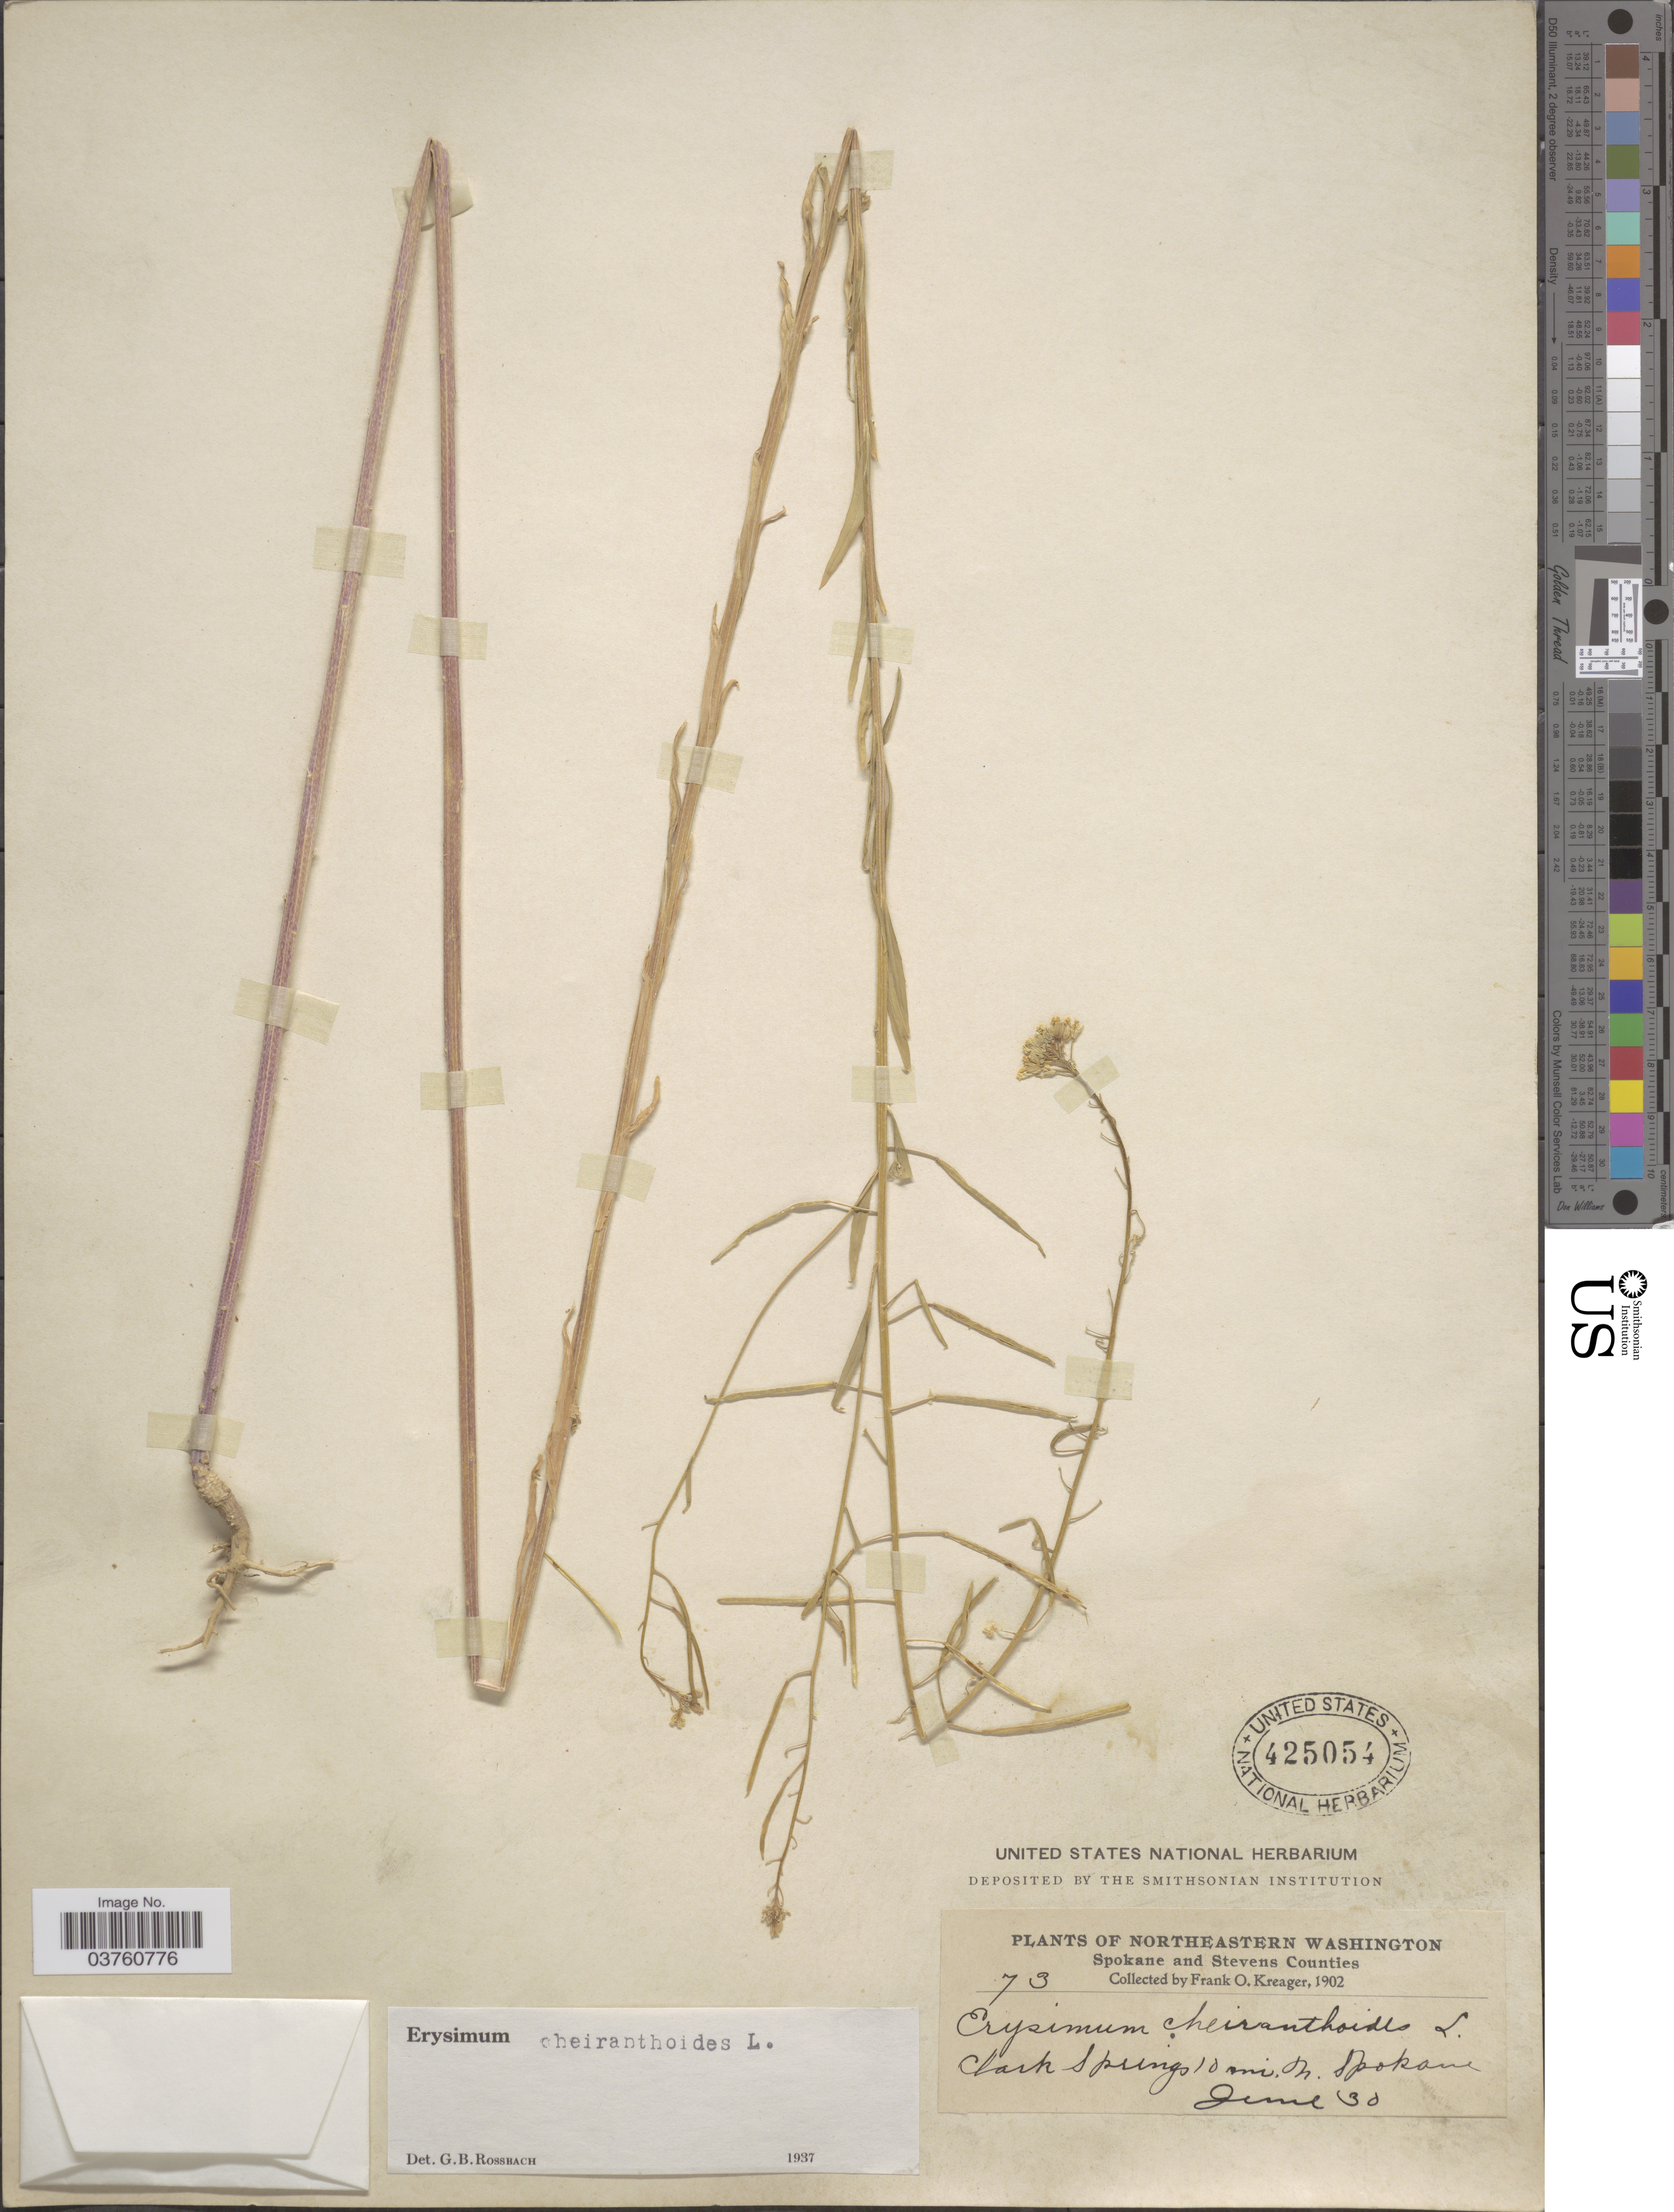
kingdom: Plantae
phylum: Tracheophyta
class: Magnoliopsida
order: Brassicales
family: Brassicaceae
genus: Erysimum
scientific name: Erysimum cheiranthoides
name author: L.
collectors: F. Kreager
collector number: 73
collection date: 1902-06-30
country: United States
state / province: Washington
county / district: Spokane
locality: Northeastern Washington. Clark Springs, 10 mi. N. Spokane.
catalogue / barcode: US 425054